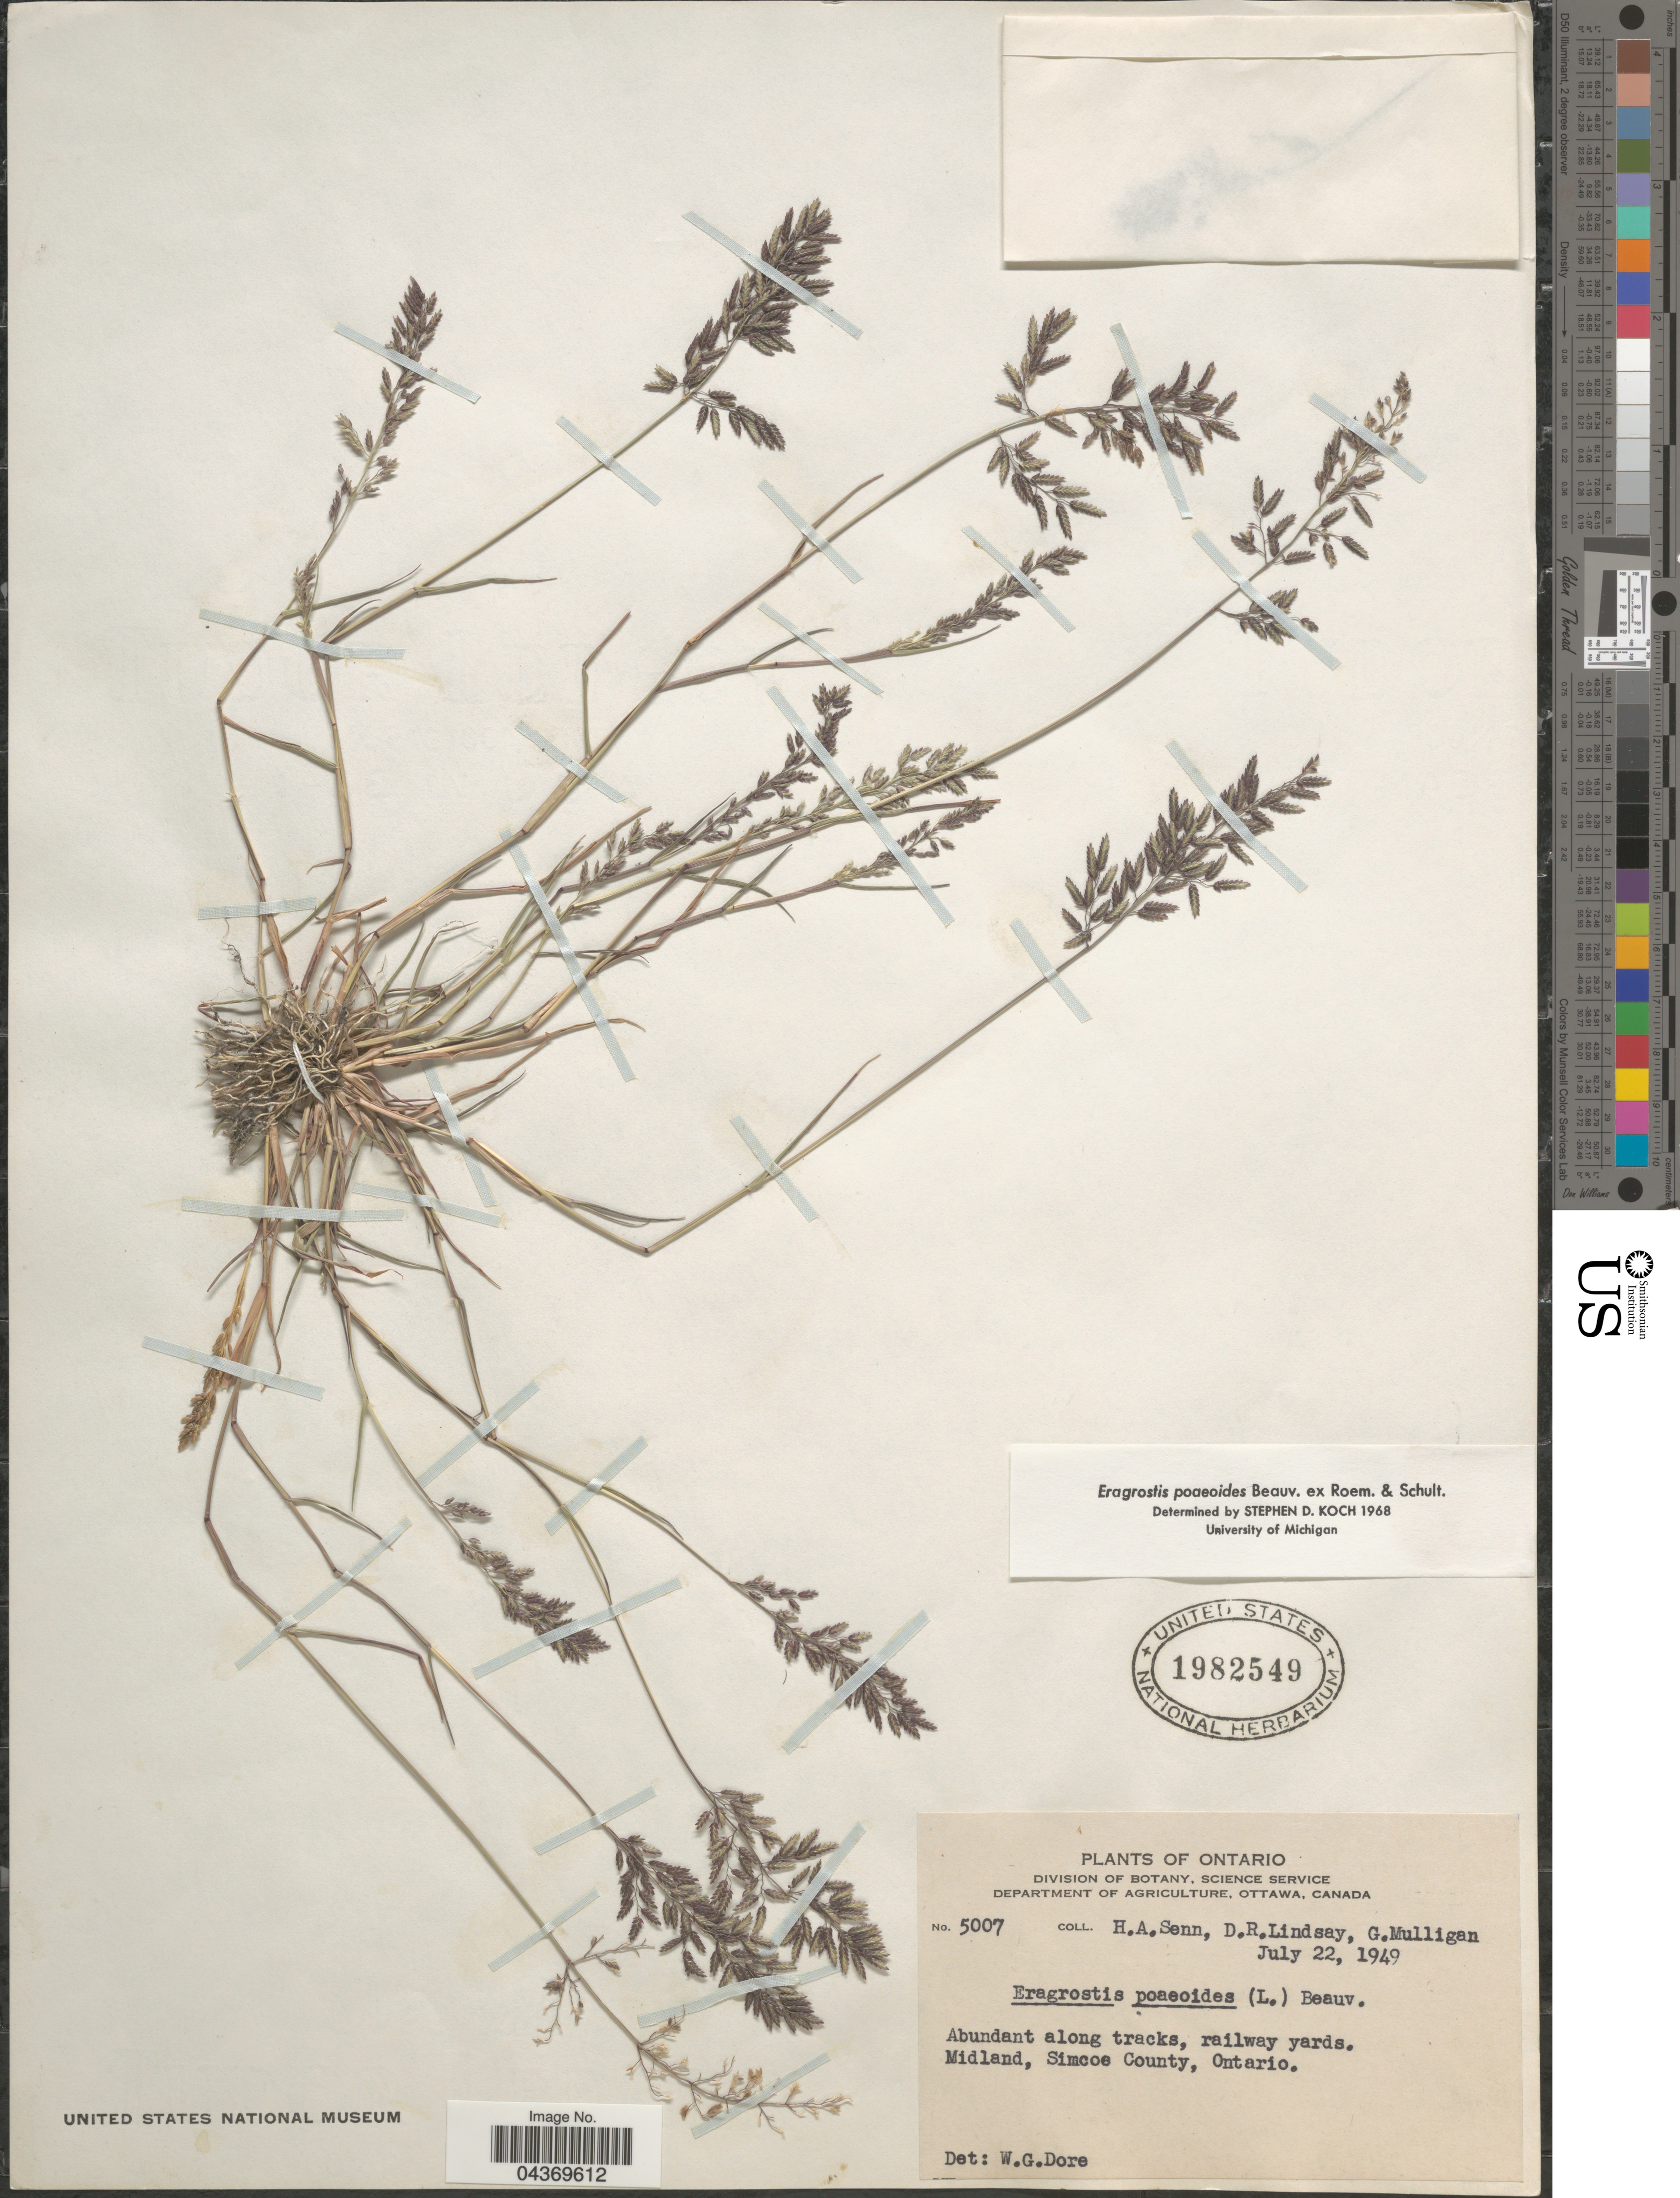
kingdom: Plantae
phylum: Tracheophyta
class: Liliopsida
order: Poales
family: Poaceae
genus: Eragrostis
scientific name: Eragrostis minor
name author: Host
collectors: H. Senn, D. Lindsay & G. Mulligan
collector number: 5007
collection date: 1949-07-22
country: Canada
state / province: Ontario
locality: Abundant along tracks, railway yards. Midland, Simcoe County.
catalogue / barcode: US 1982549